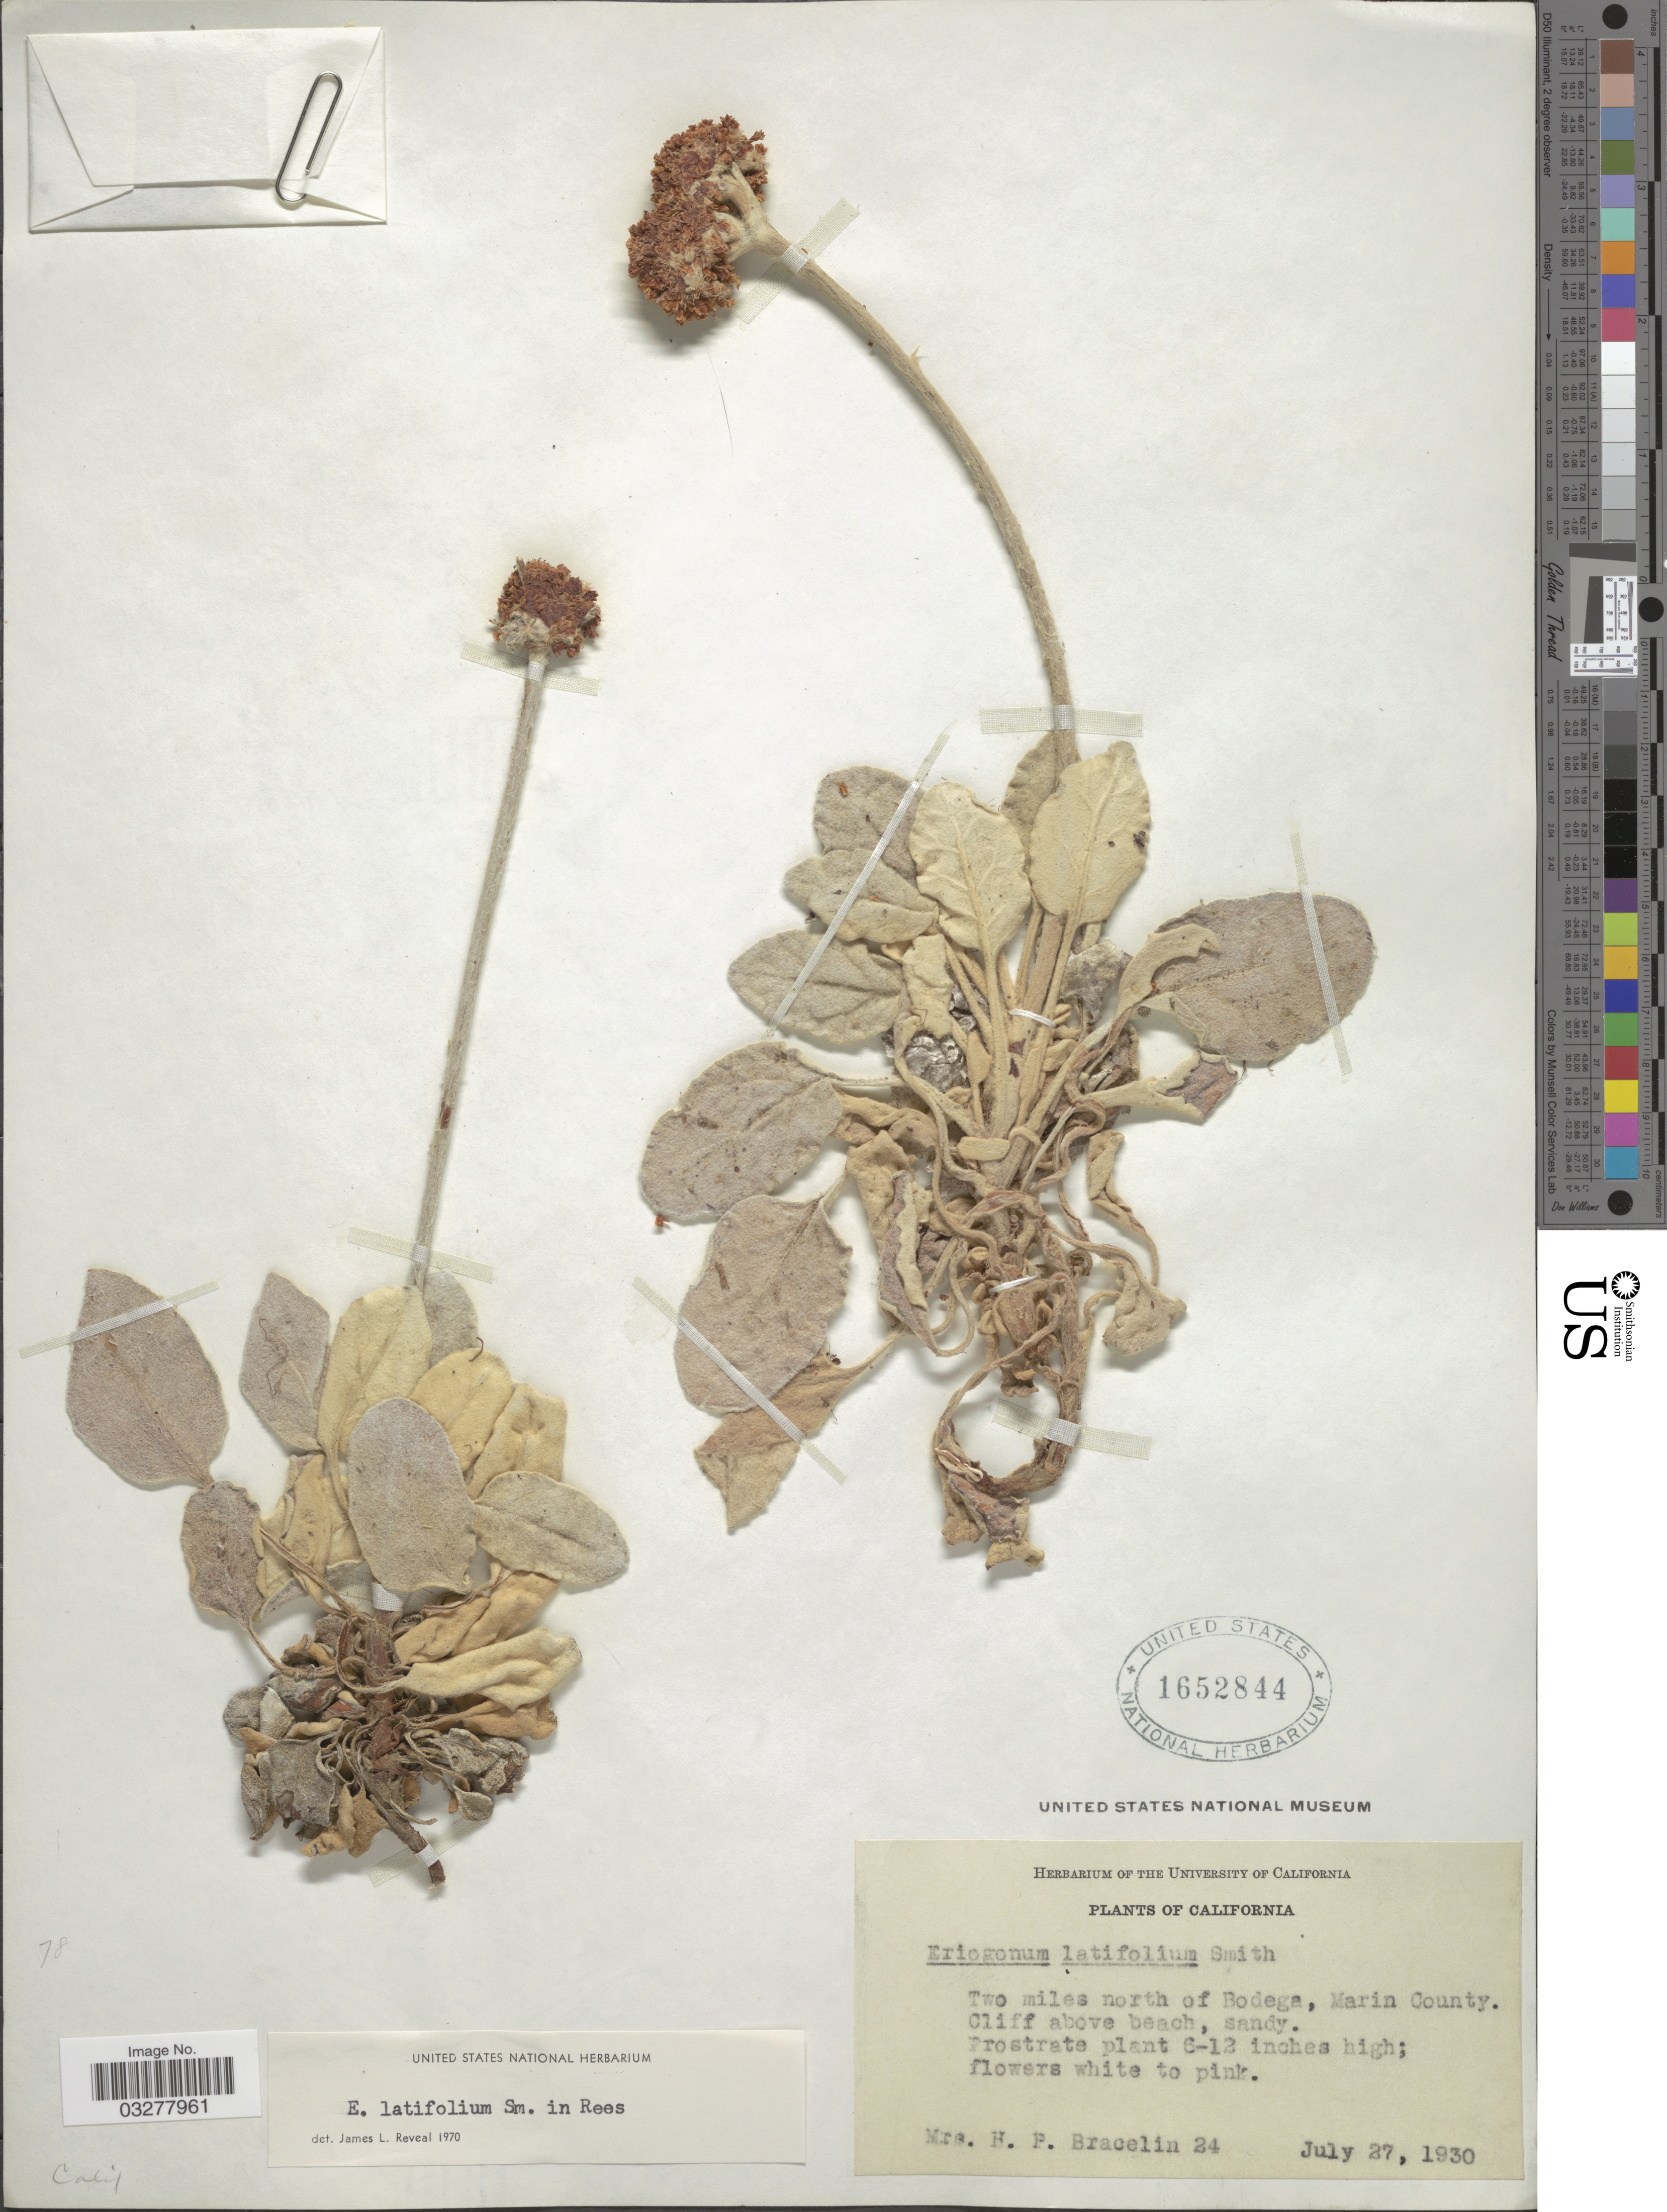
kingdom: Plantae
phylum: Tracheophyta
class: Magnoliopsida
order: Caryophyllales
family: Polygonaceae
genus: Eriogonum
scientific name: Eriogonum latifolium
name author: Sm.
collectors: H. Bracelin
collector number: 24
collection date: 1930-07-27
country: United States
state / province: California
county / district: Marin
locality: Two miles north of Bodega, Marin County.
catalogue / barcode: US 1652844